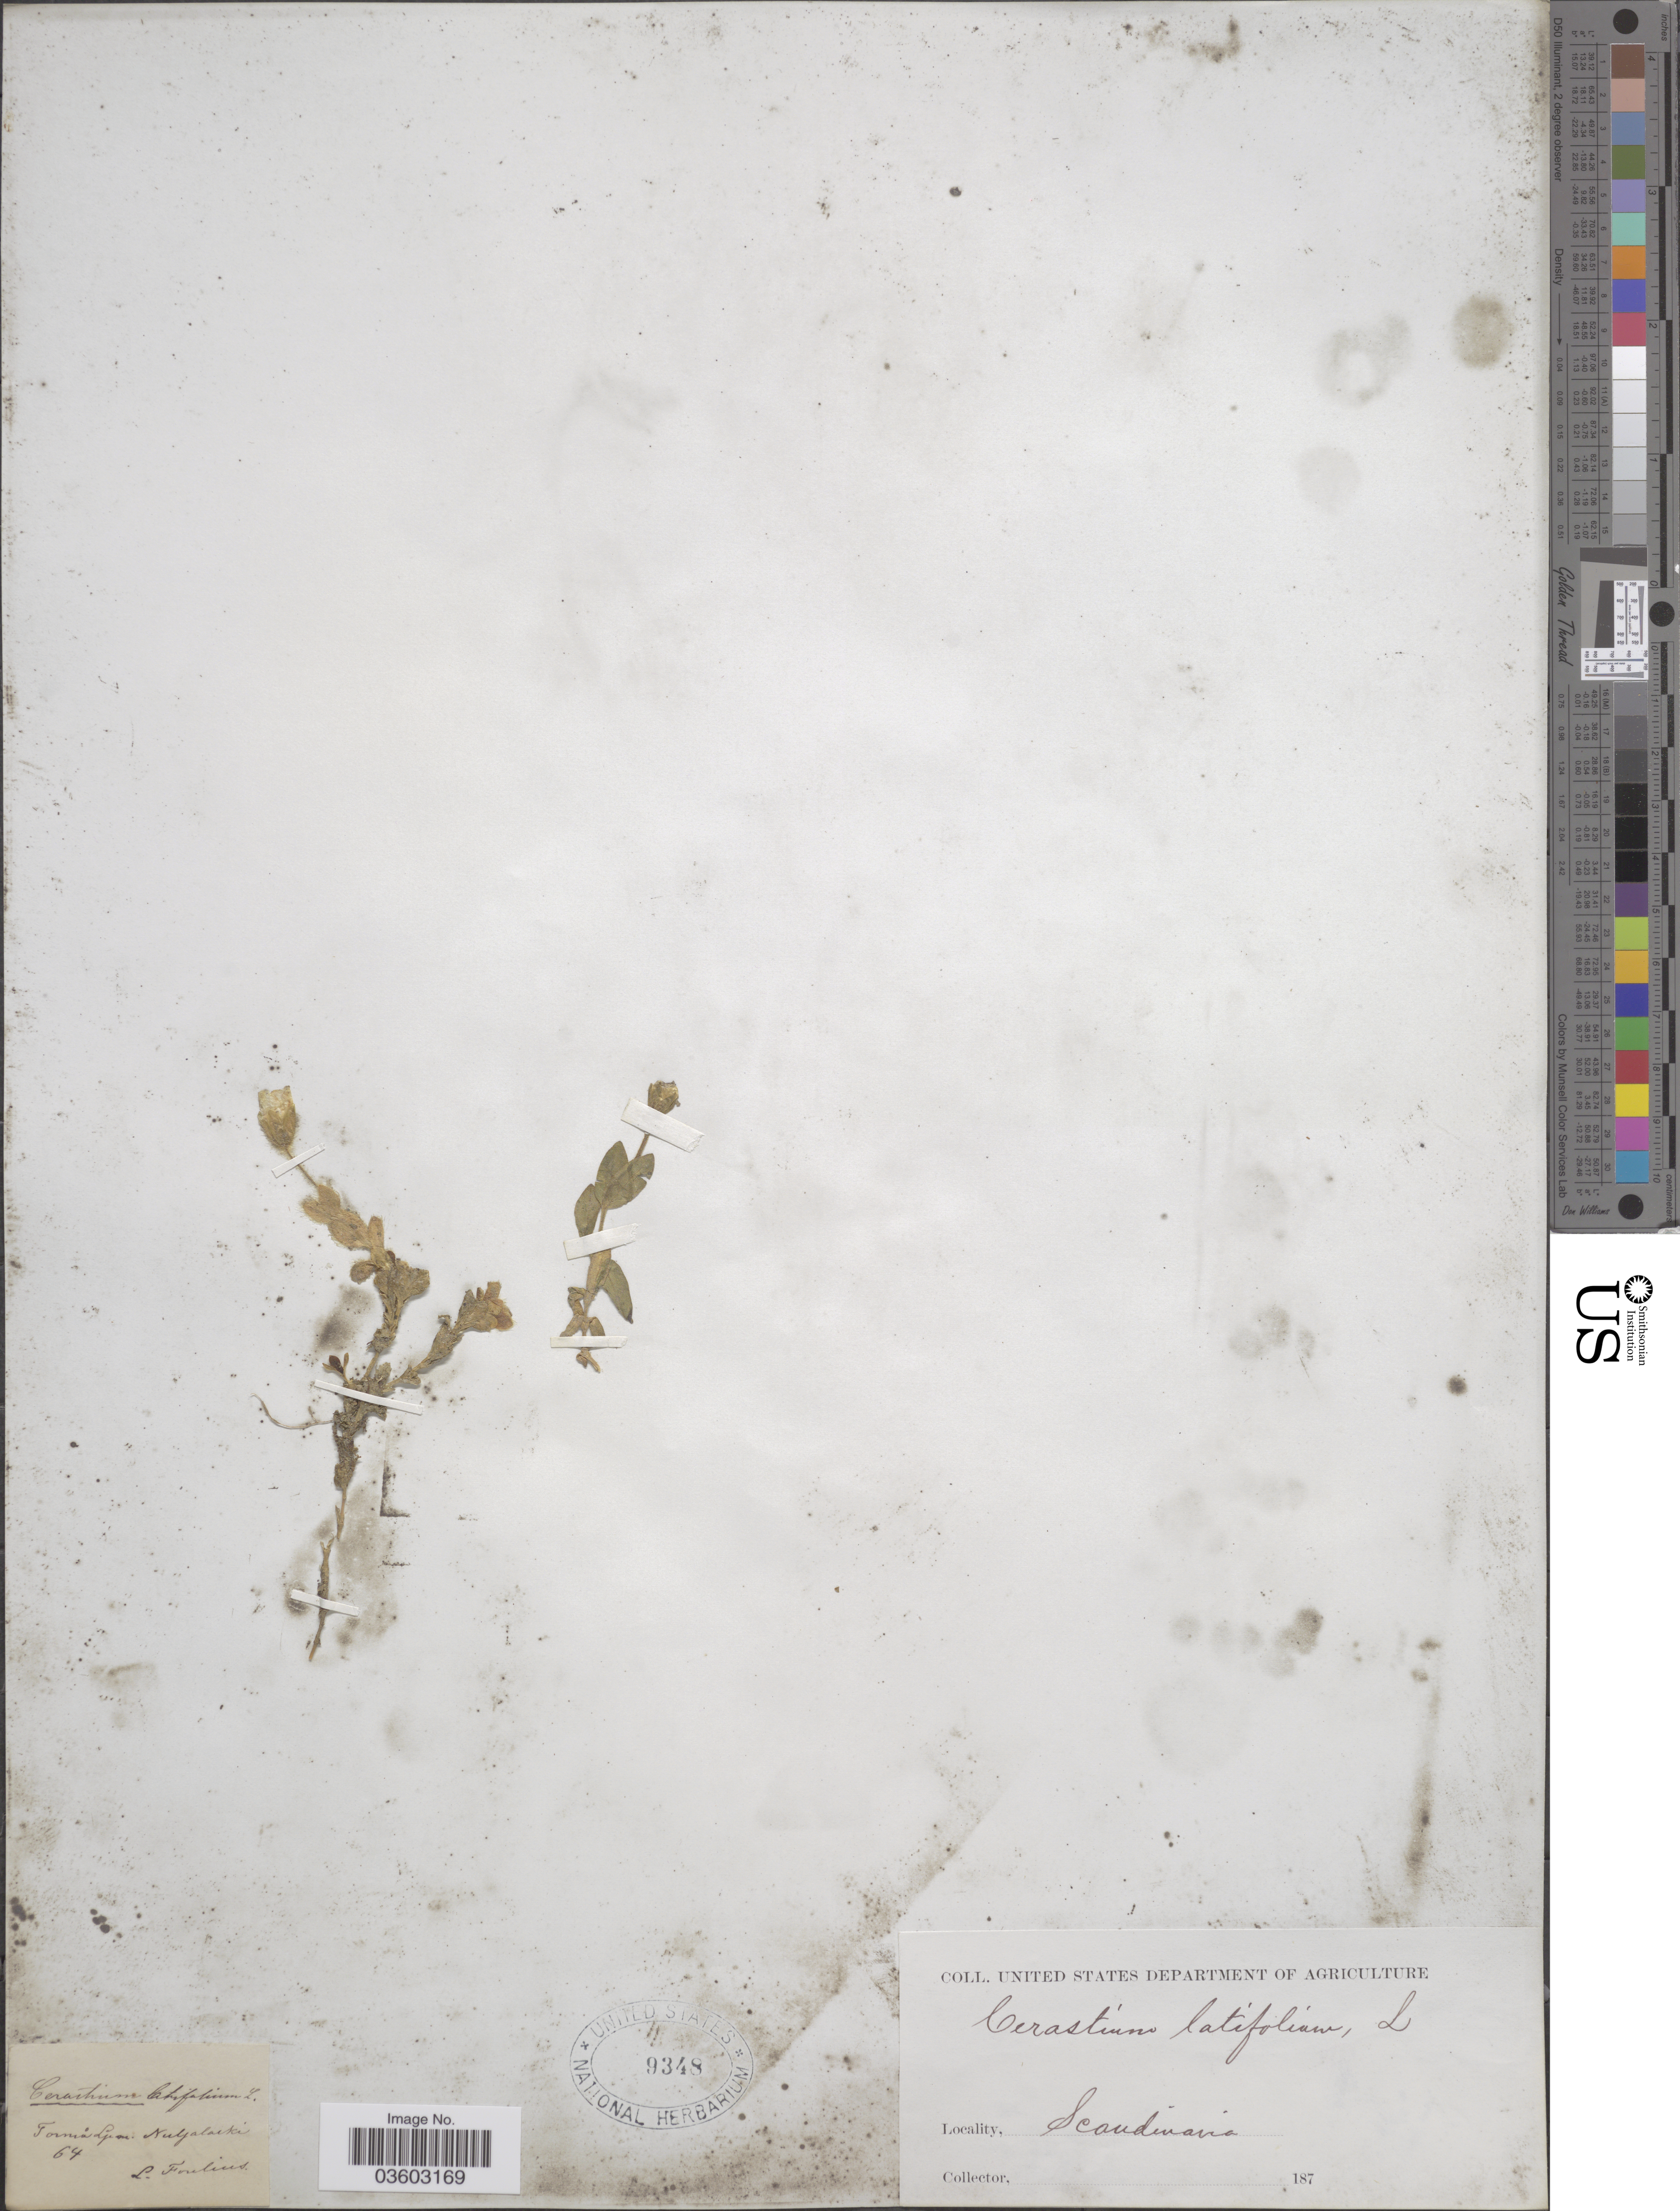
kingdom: Plantae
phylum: Tracheophyta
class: Magnoliopsida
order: Caryophyllales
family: Caryophyllaceae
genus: Cerastium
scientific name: Cerastium latifolium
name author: L.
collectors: L. Forelius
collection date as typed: Transcribed d/m/y: //64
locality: Scandinavia. Tormå Lysu. Nuljalacki. [interpreted]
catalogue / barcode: US 9348